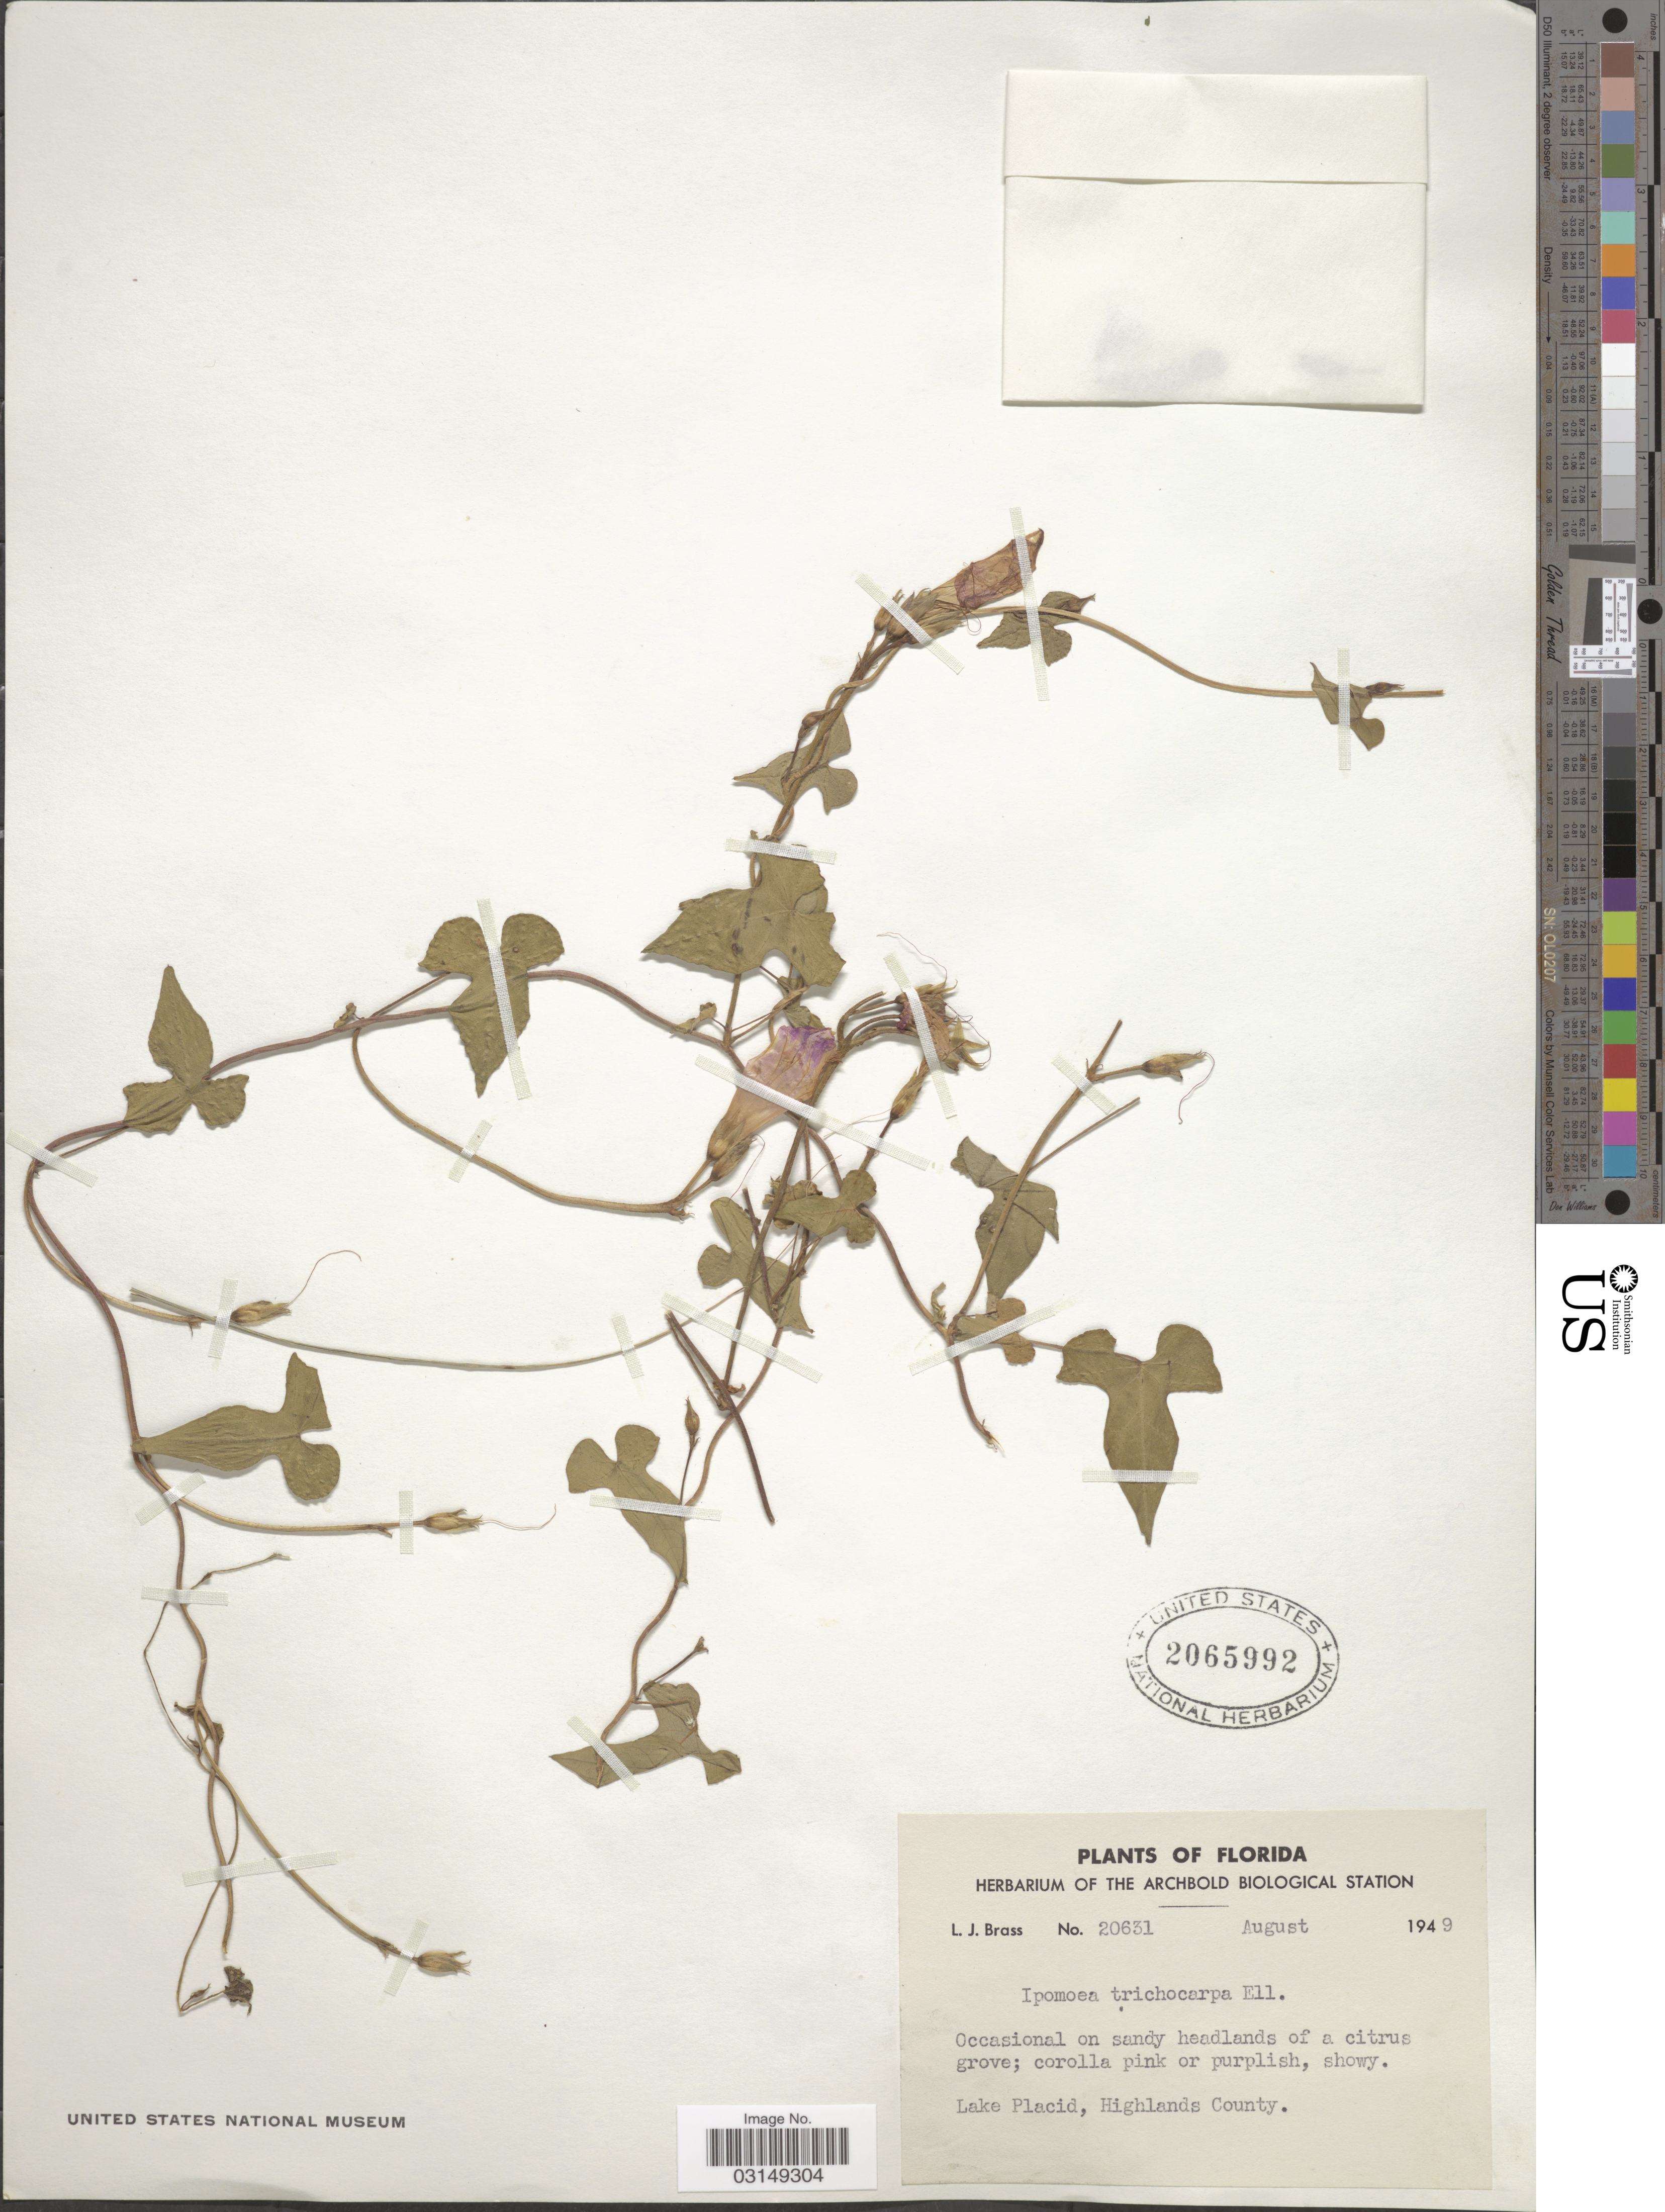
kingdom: Plantae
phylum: Tracheophyta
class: Magnoliopsida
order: Solanales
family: Convolvulaceae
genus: Ipomoea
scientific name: Ipomoea trichocarpa var. trichocarpa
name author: Elliott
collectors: L. J. Brass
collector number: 20631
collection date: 1949-08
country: United States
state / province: Florida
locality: Lake Placid, Highlands County.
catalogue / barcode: US 2065992